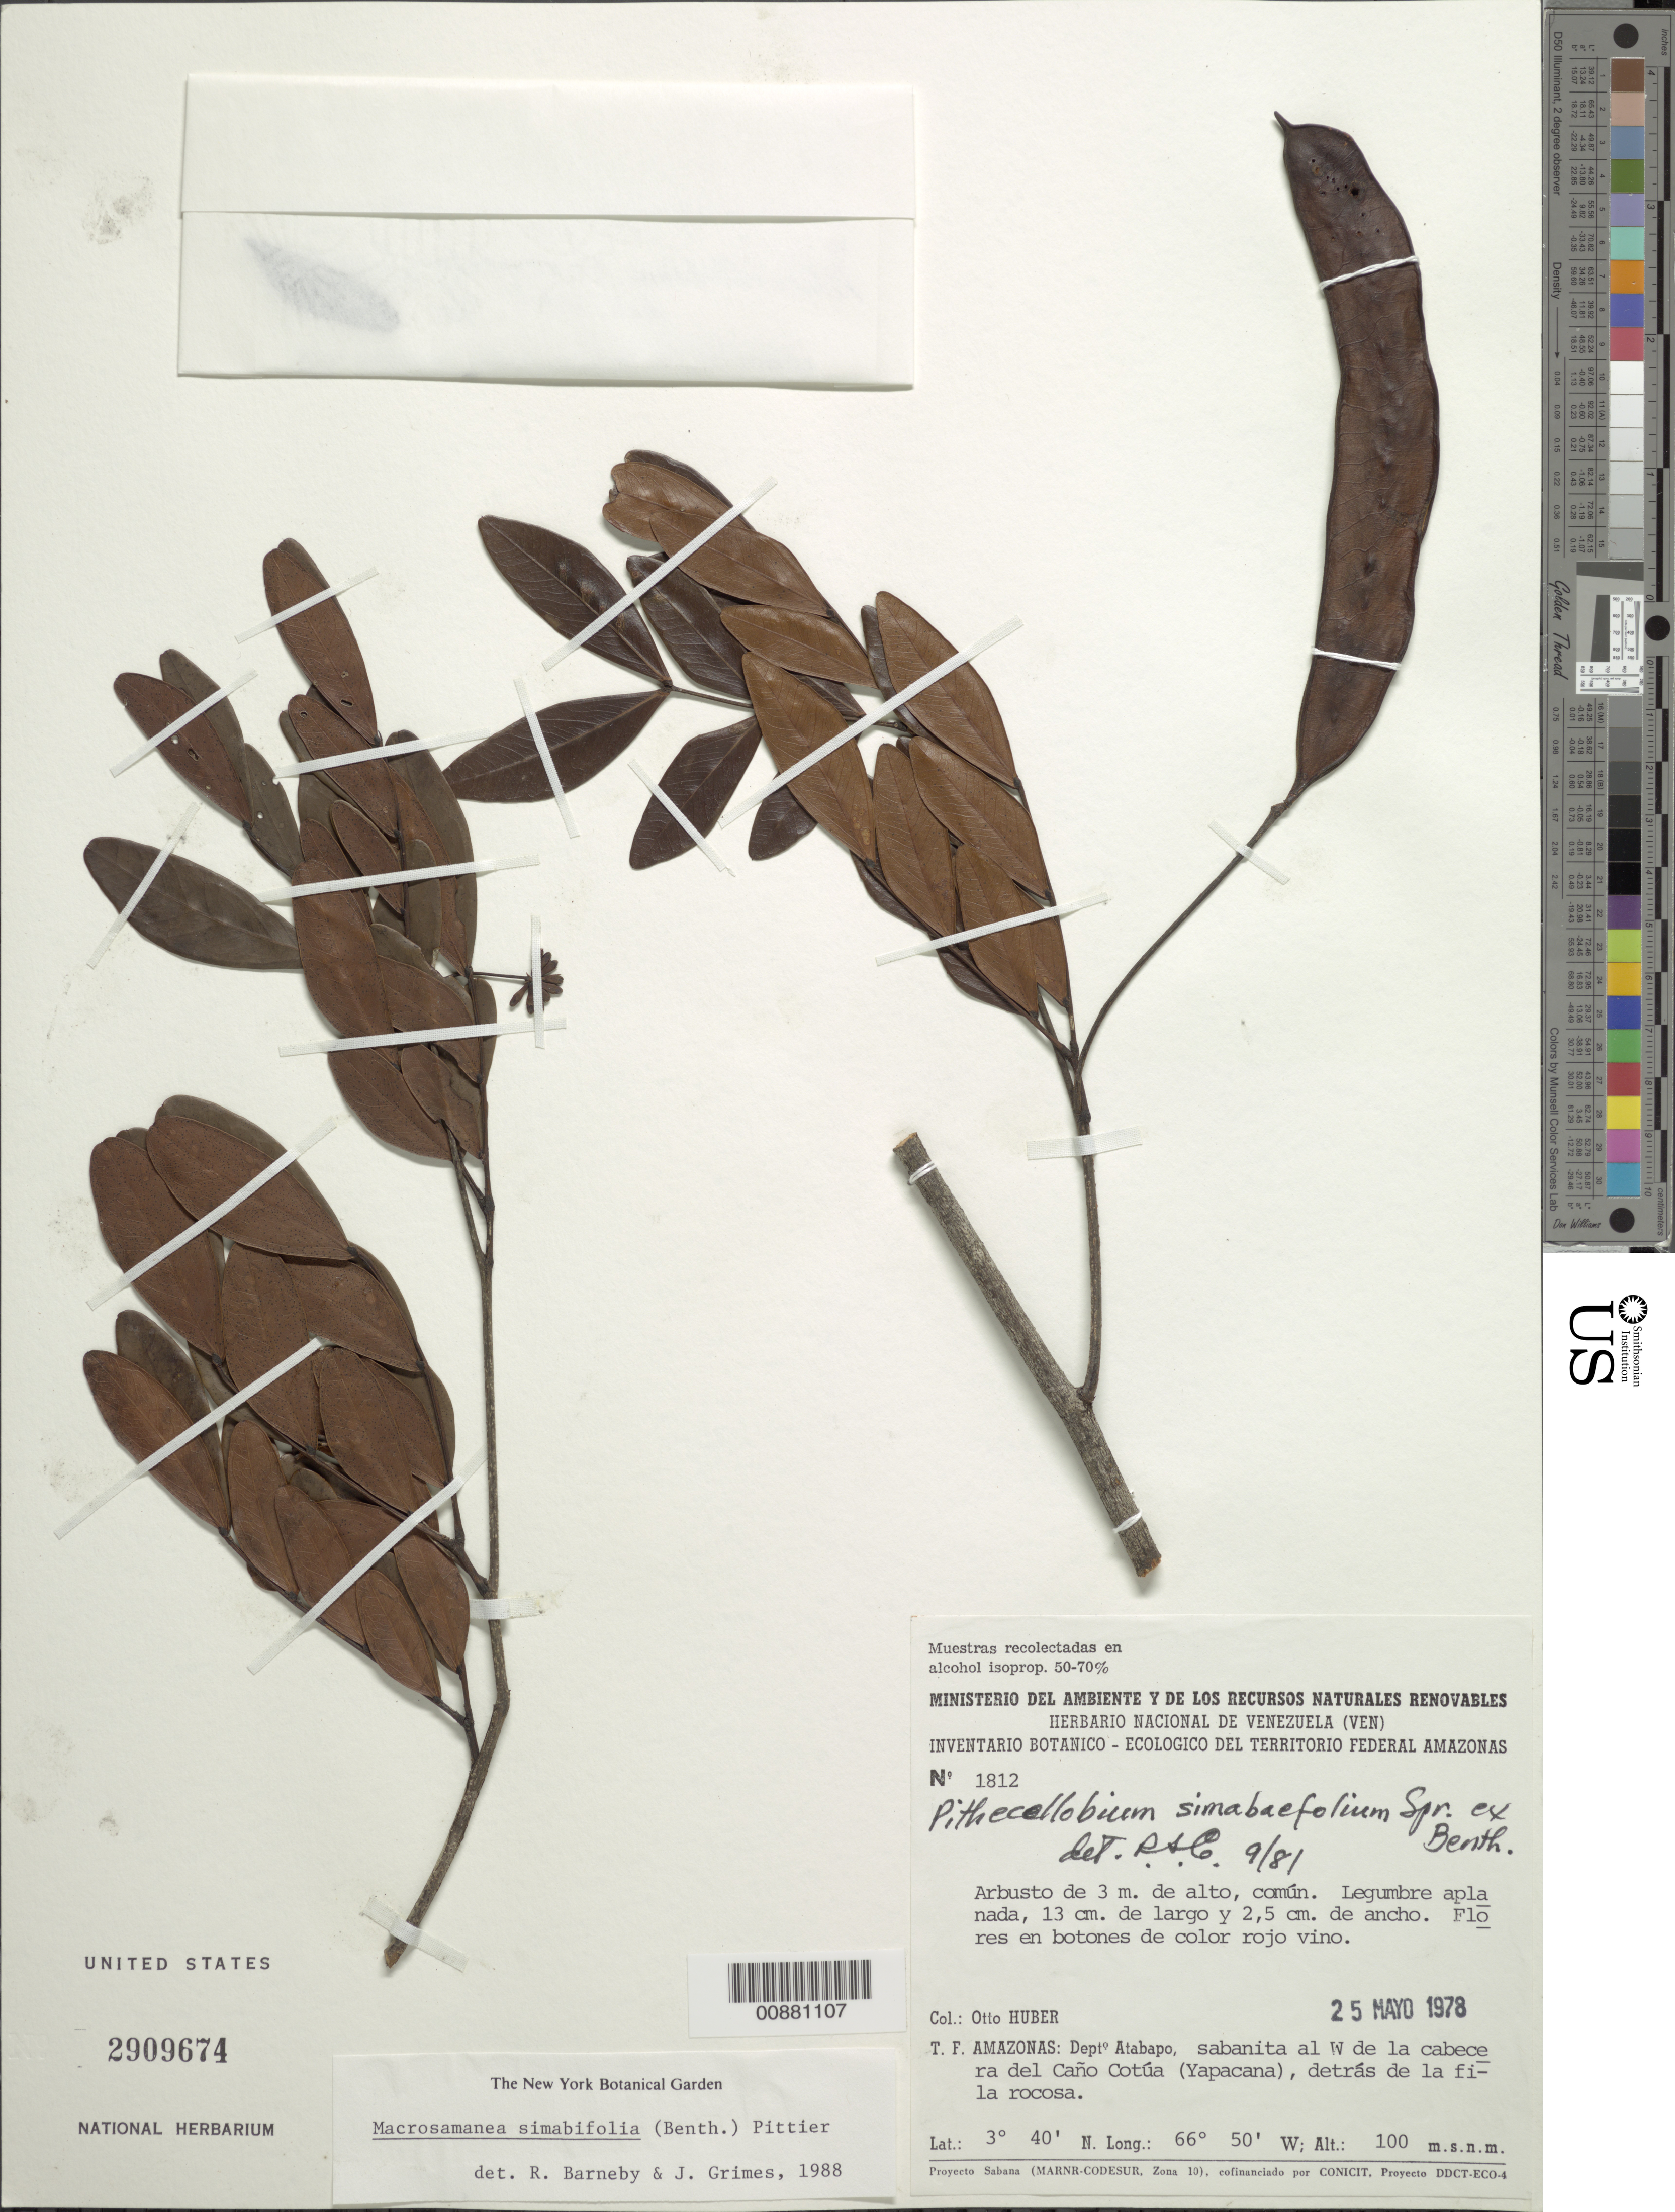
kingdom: Plantae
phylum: Tracheophyta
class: Magnoliopsida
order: Fabales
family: Fabaceae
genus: Macrosamanea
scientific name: Macrosamanea simabifolia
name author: (Spruce ex Benth.) Pittier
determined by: Barneby, R. C.; Grimes, J. W.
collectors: O. Huber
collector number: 1812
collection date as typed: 25-May-78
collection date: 1978-05-25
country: Venezuela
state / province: Amazonas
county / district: Atabapo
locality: Caño Cotua (Yapacana), W del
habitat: Sabanita; detras de la fila rocosa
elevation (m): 100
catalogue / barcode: US 2909674